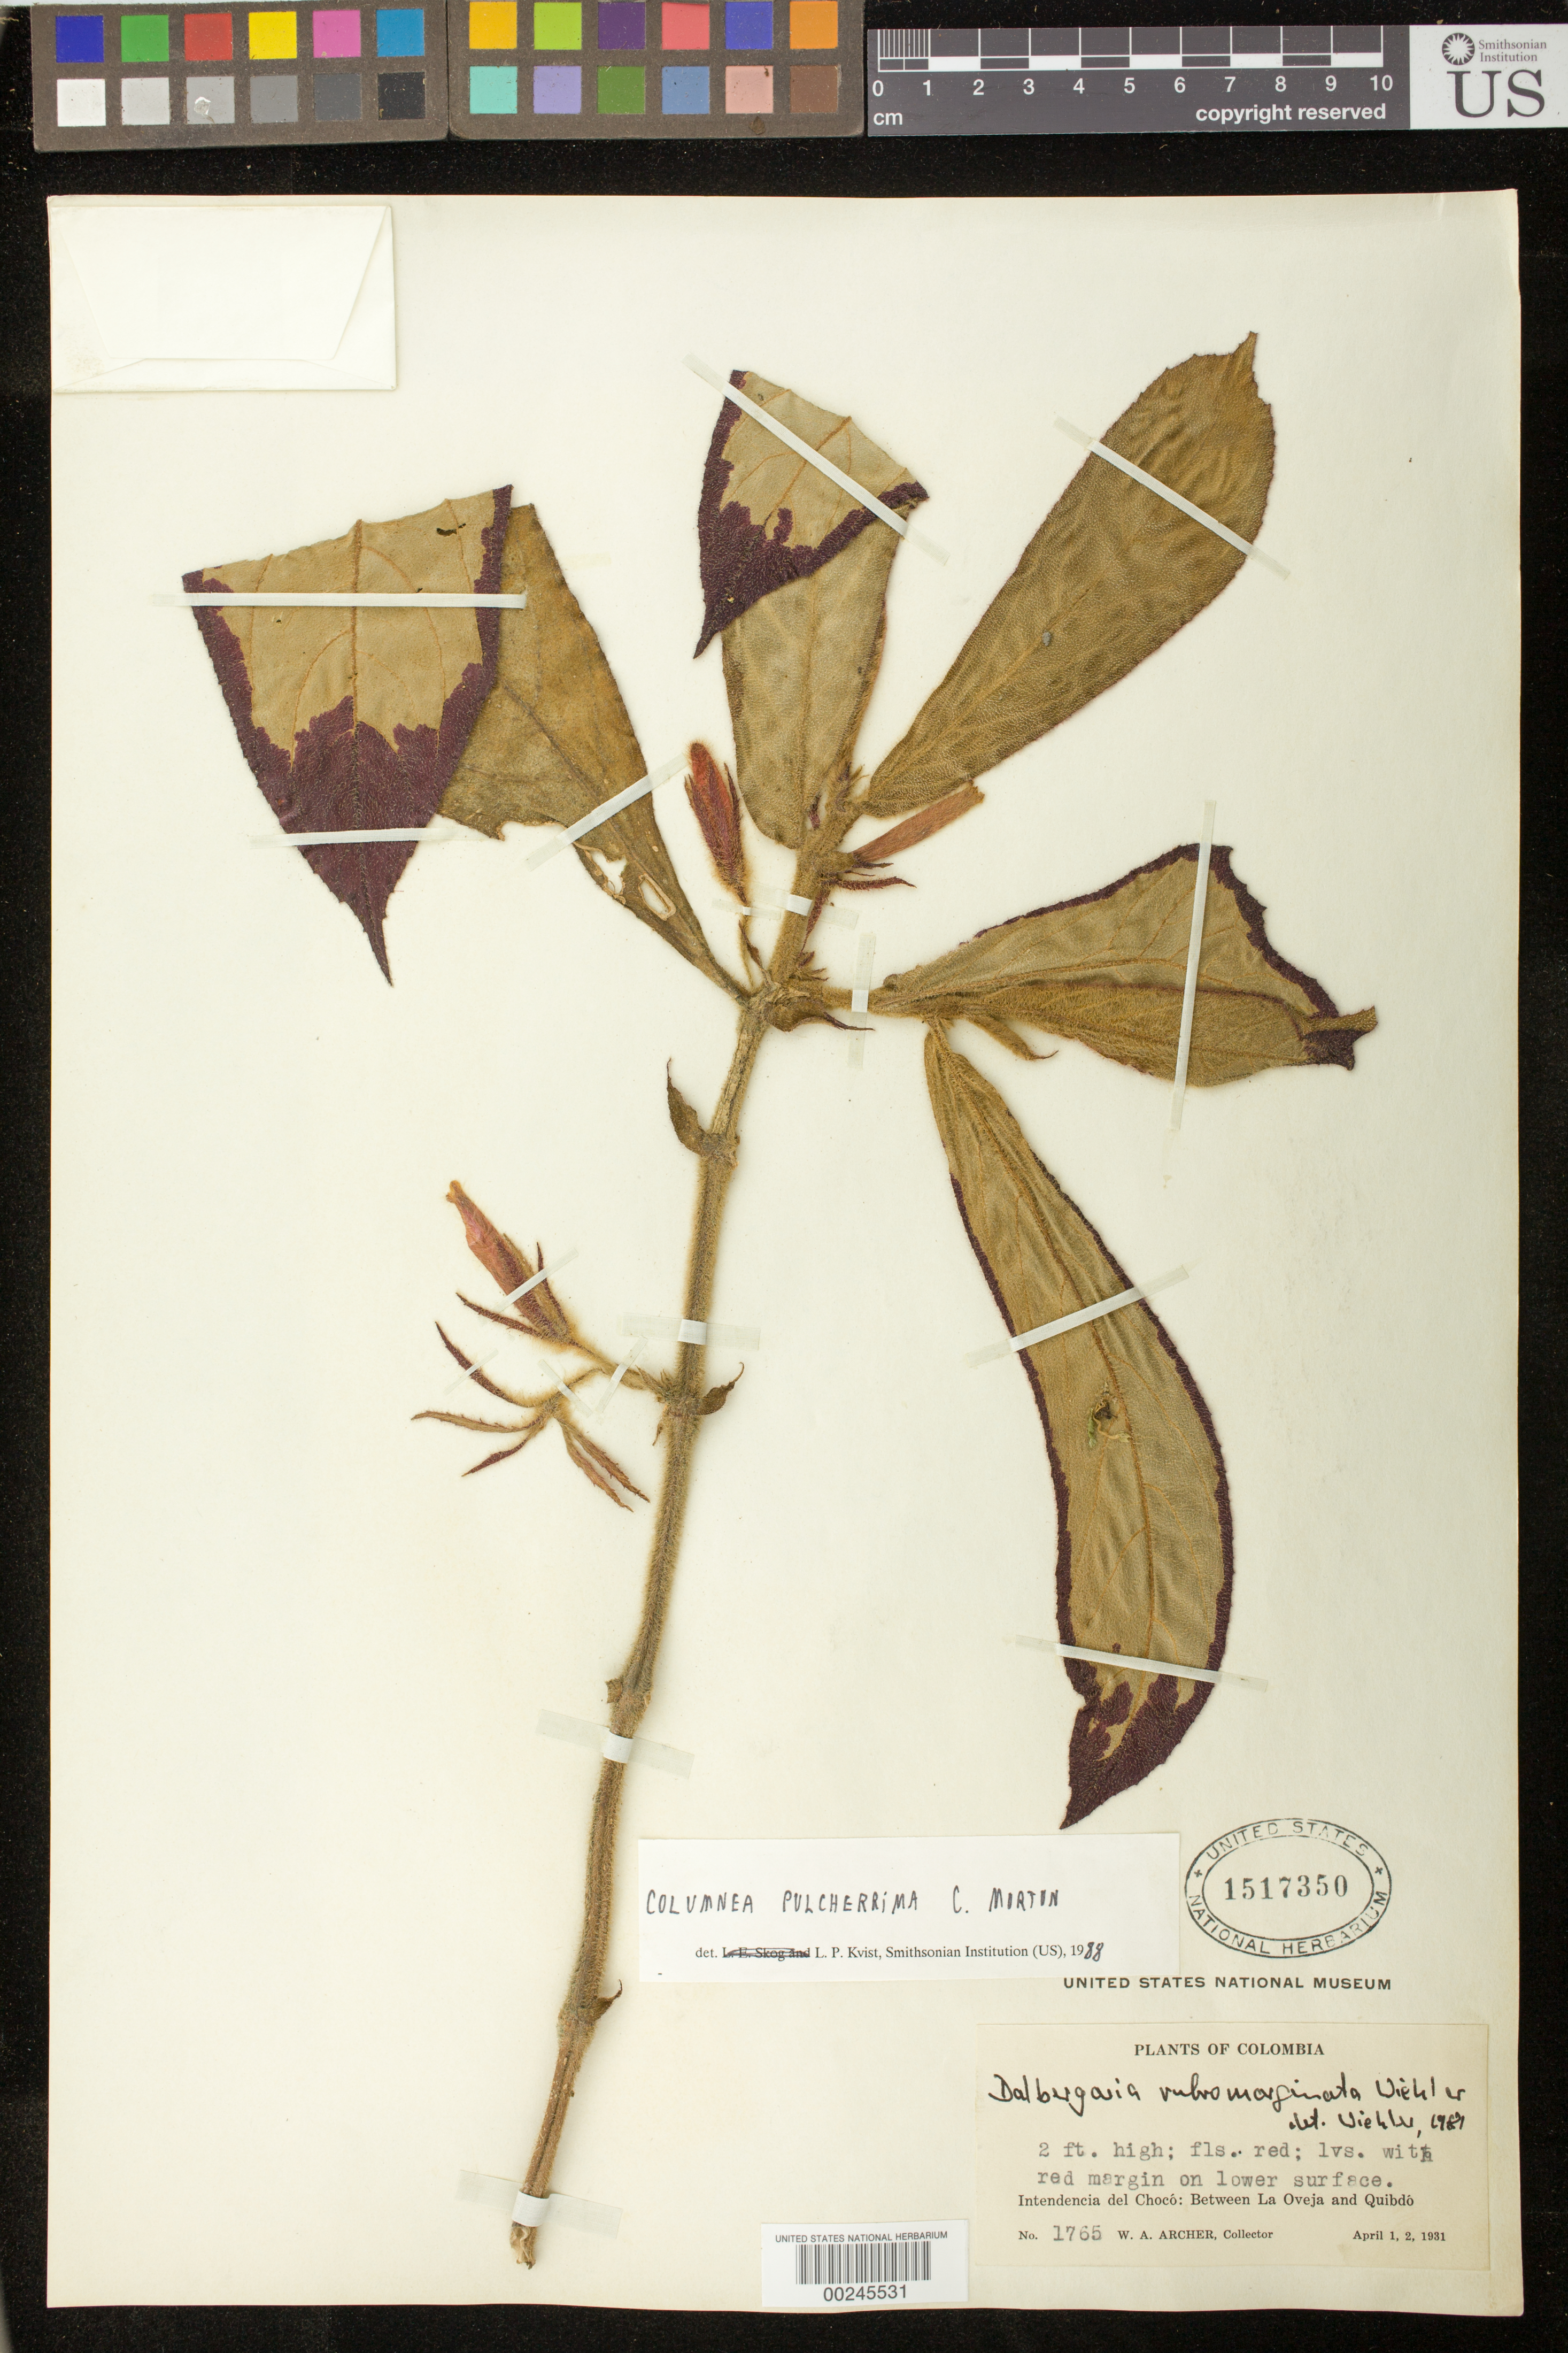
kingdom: Plantae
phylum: Tracheophyta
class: Magnoliopsida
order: Lamiales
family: Gesneriaceae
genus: Columnea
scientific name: Columnea pulcherrima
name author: C.V. Morton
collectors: A. W. Archer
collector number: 1765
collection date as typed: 1-2 Apr 1931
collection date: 1931-04-01/1931-04-02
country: Colombia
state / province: Chocó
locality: Between La Oveja and Quibdo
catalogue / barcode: US 1517350